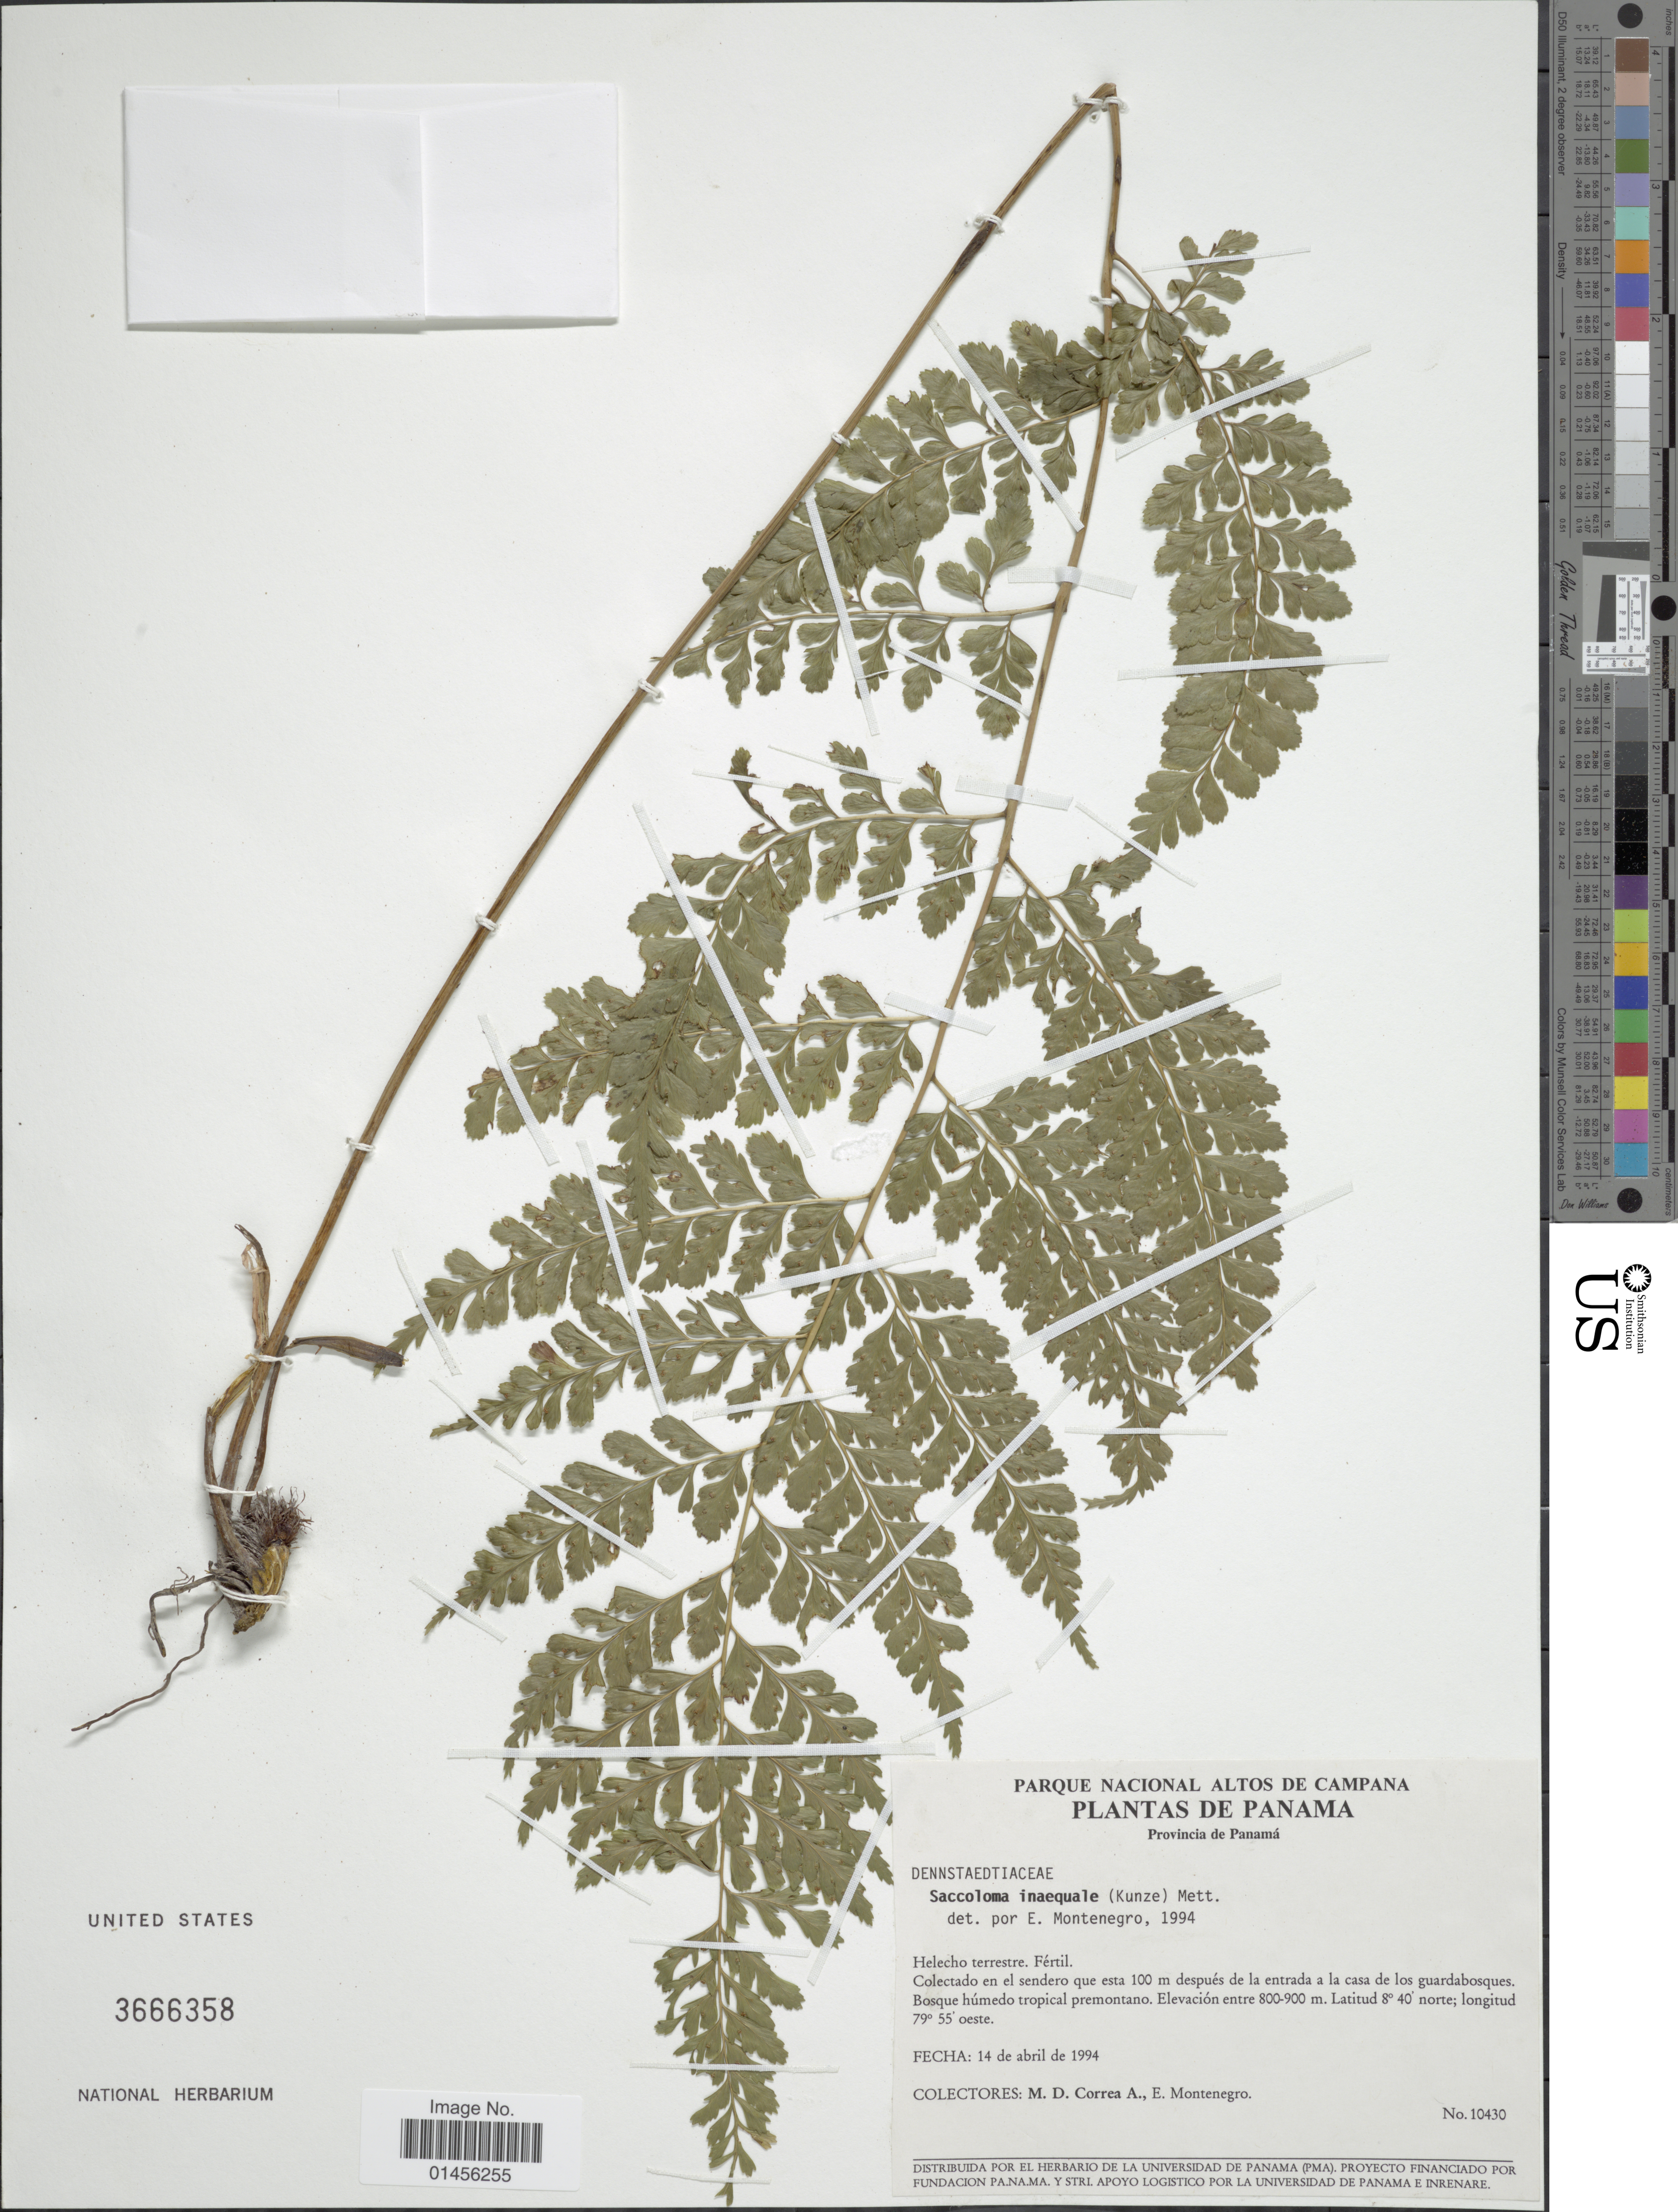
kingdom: Plantae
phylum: Tracheophyta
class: Polypodiopsida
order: Polypodiales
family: Saccolomataceae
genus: Saccoloma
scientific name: Saccoloma inaequale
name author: (Kunze) Mett.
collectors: M. D. Corrêa-A. & E. Montenegro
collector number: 10430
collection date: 1994-04-14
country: Panama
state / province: Panamá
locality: Helecho terrestre. Fértil. Colectado en el sendero que esta 100 m después de la entrada a la casa de los guardabosques. Bosques húmedo trpoical premontano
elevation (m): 800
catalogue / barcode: US 3666358